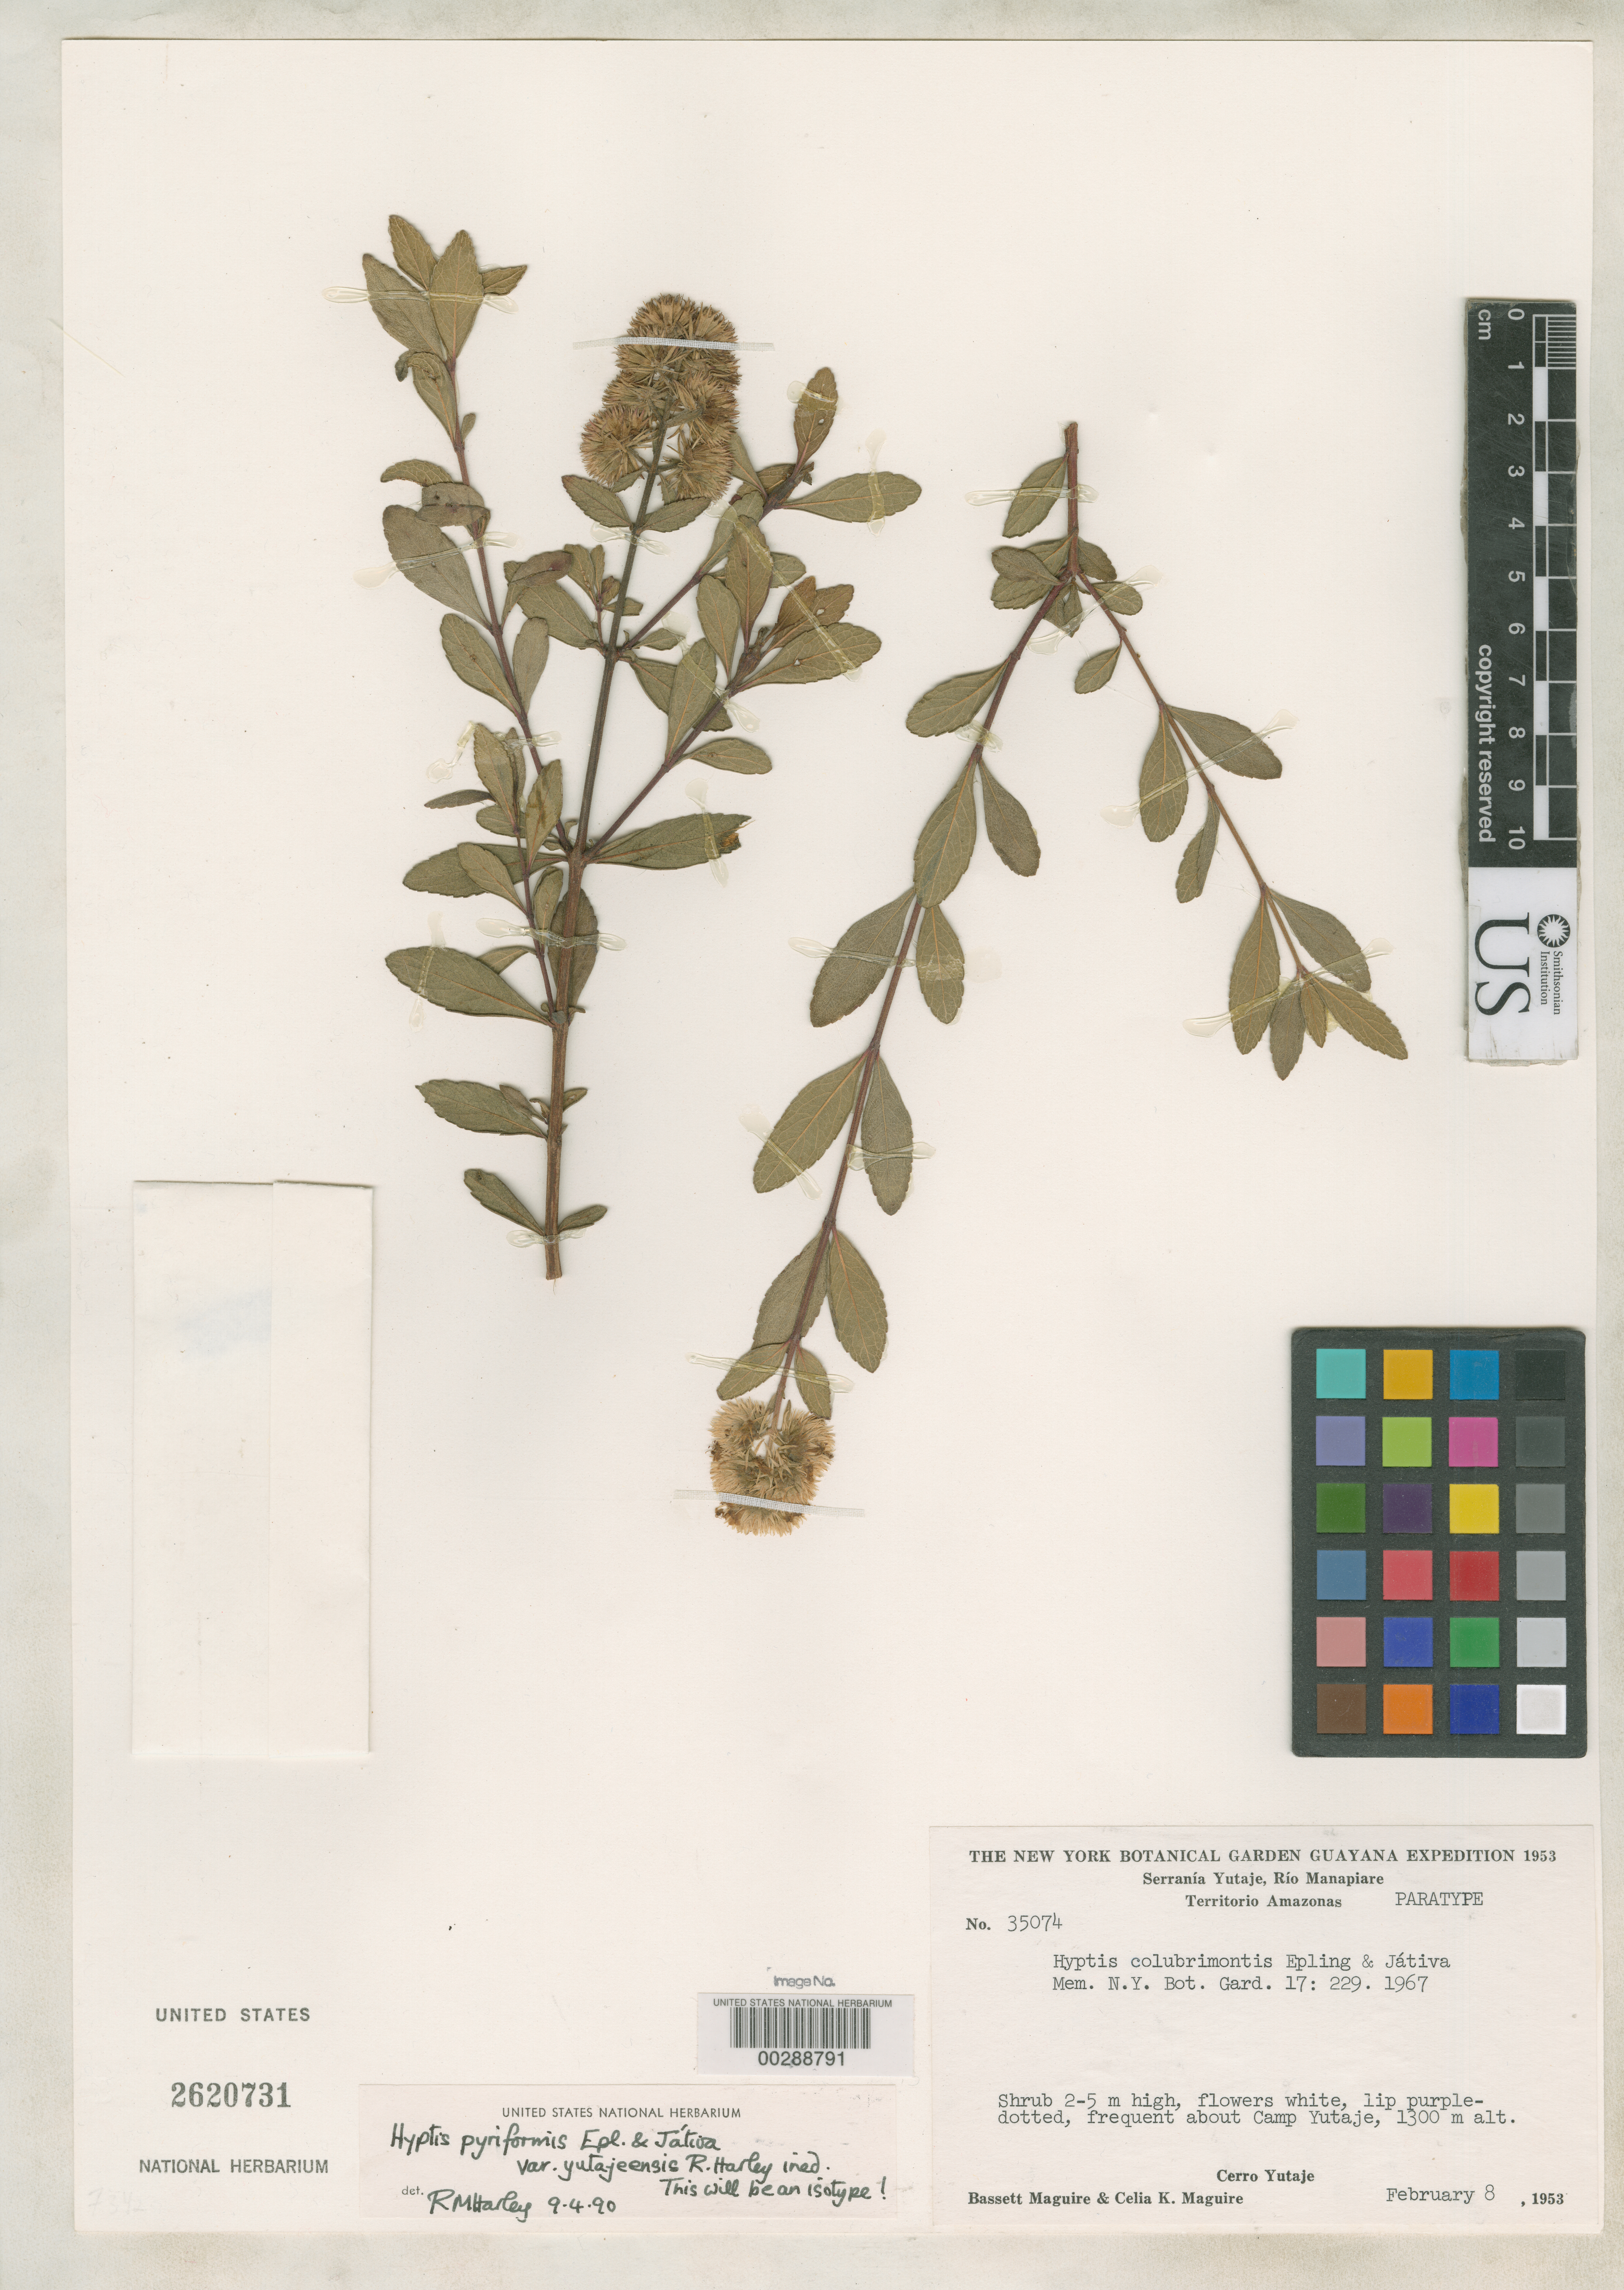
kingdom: Plantae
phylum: Tracheophyta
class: Magnoliopsida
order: Lamiales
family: Lamiaceae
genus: Hyptis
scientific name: Hyptis pyriformis var. yutajeensis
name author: Harley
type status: Isotype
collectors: B. Maguire & C. K. Maguire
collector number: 35074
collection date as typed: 08 Feb 1953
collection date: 1953-02-08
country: Venezuela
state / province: Amazonas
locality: Serrania Yutaje, Rio Manapiare, frequent about Camp Yutaje.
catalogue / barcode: US 2620731